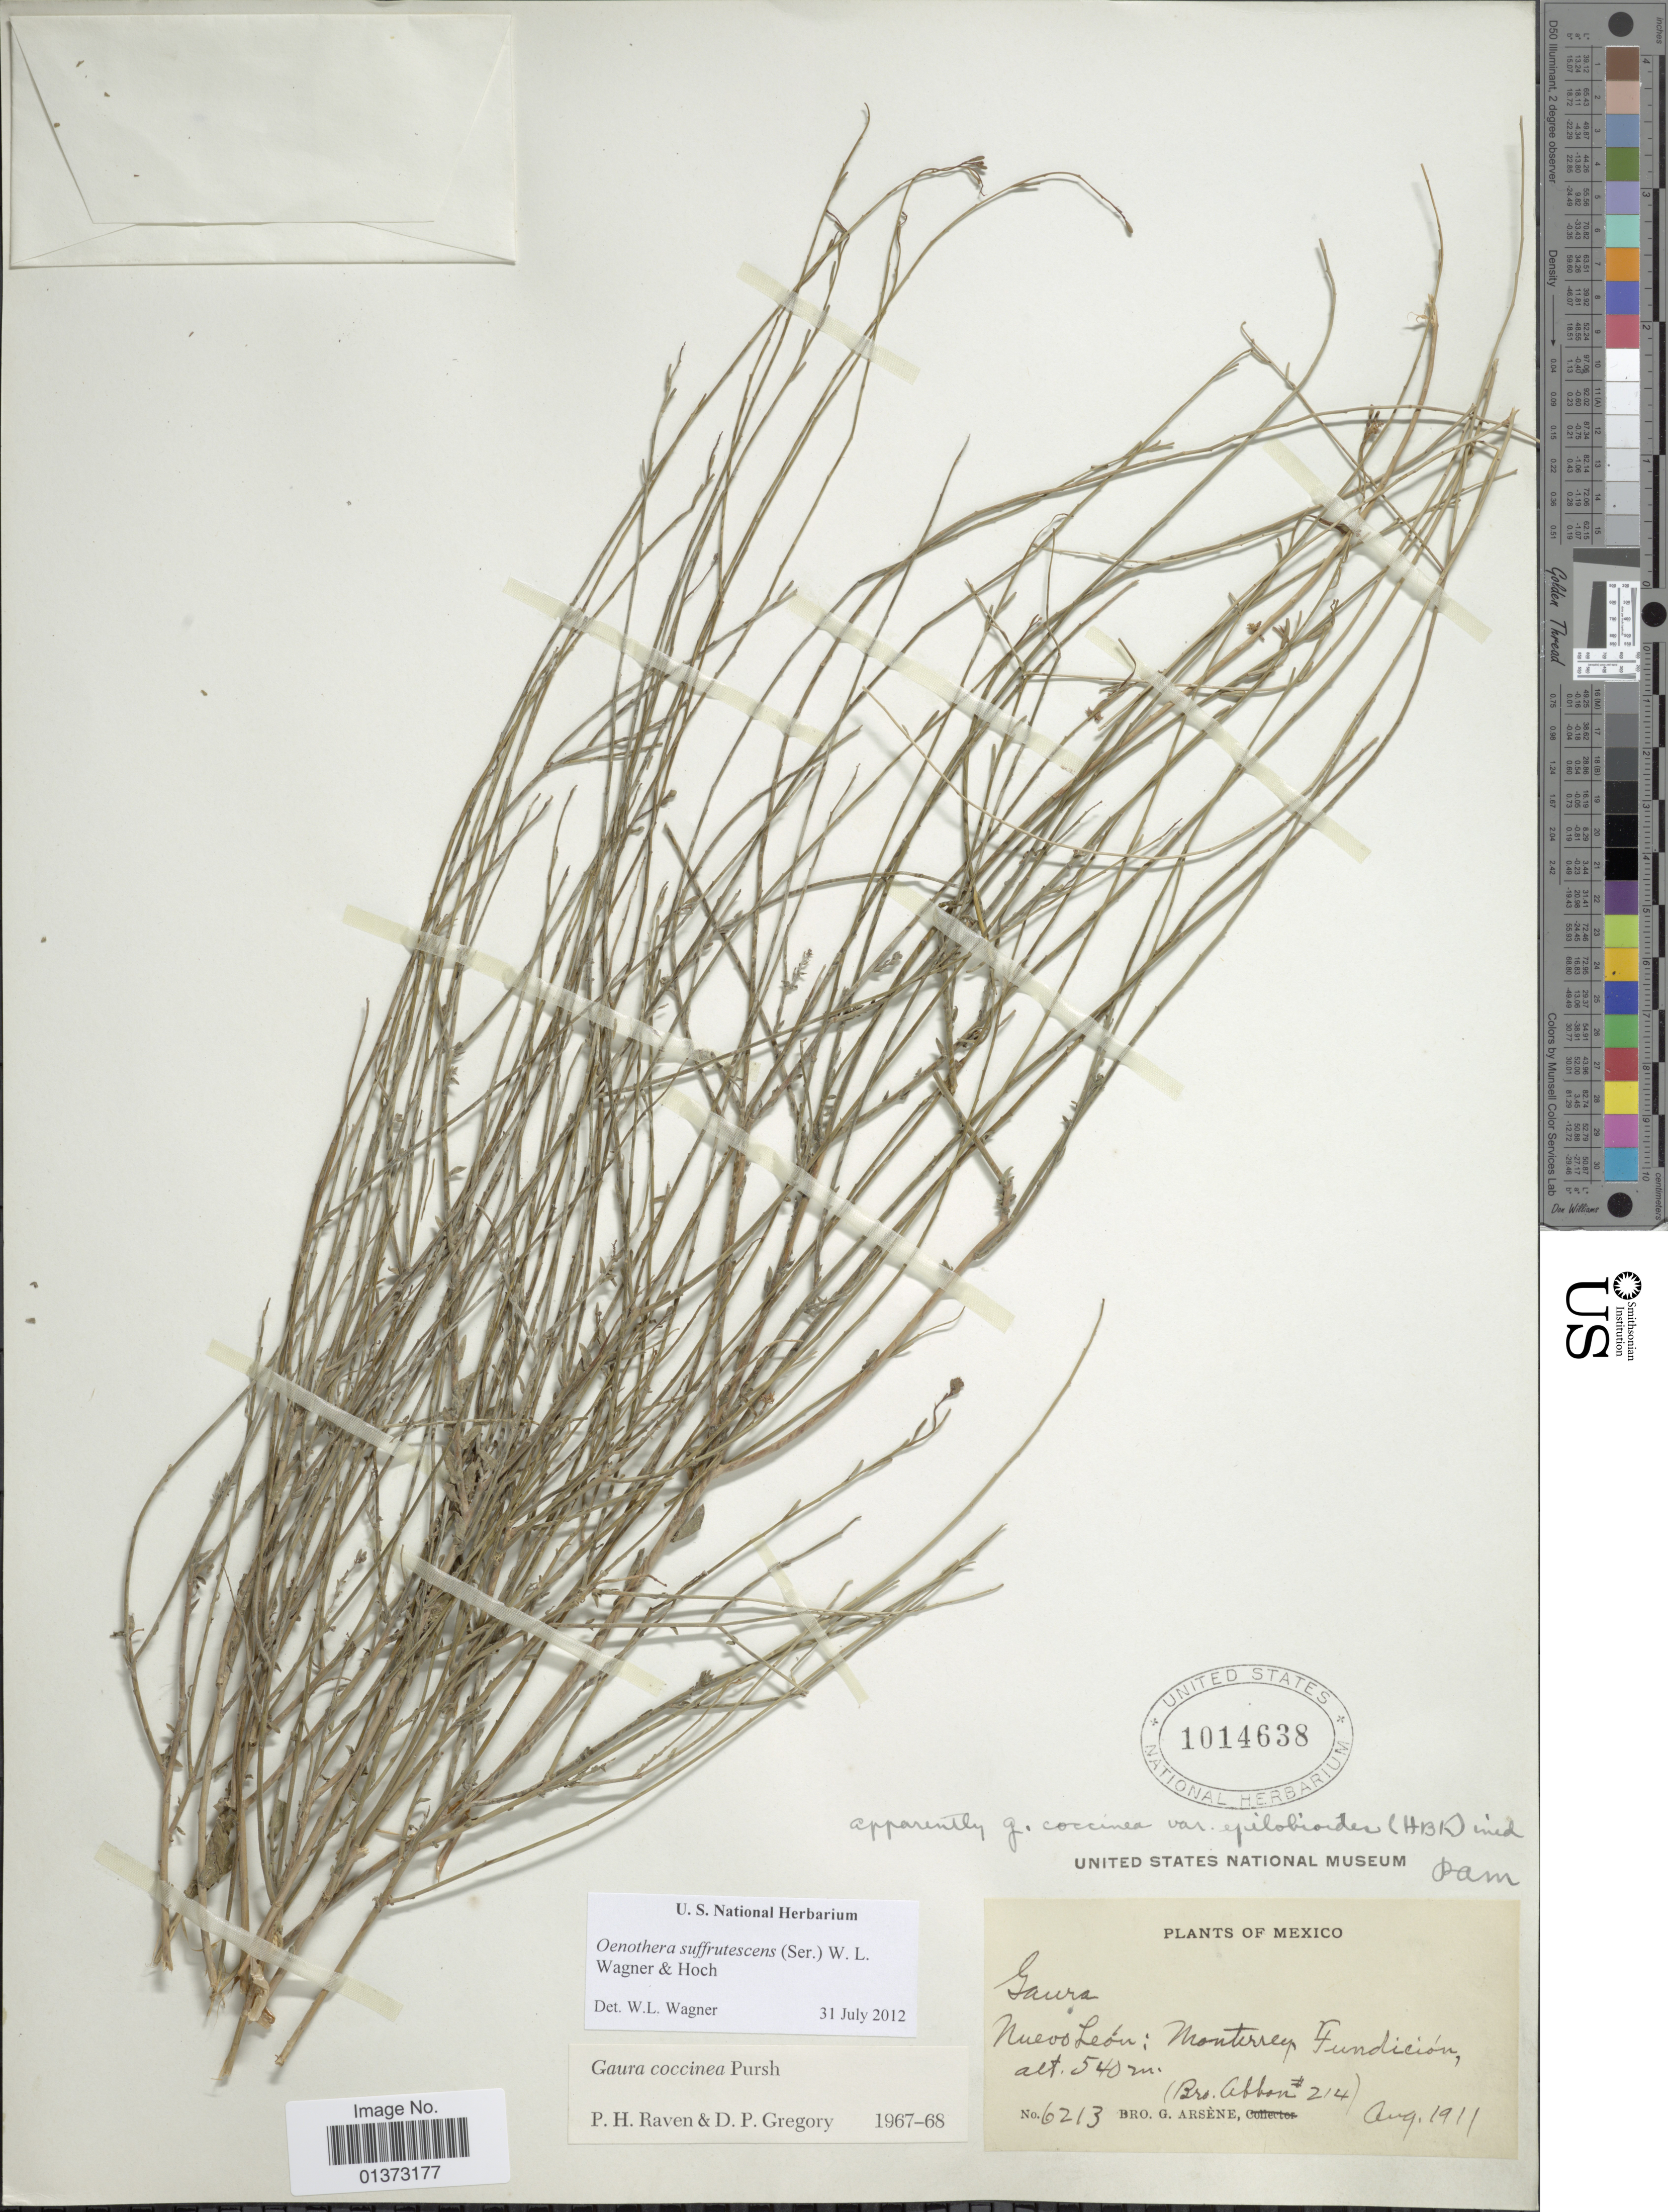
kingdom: Plantae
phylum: Tracheophyta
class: Magnoliopsida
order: Myrtales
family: Onagraceae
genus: Oenothera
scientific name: Oenothera suffrutescens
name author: (Ser.) W.L. Wagner & Hoch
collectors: Bro. Abbon & Bro. G. Arsène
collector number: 6213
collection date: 1911-08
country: Mexico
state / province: Nuevo León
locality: Monterrey Fundicion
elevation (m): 540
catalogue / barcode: US 1014638